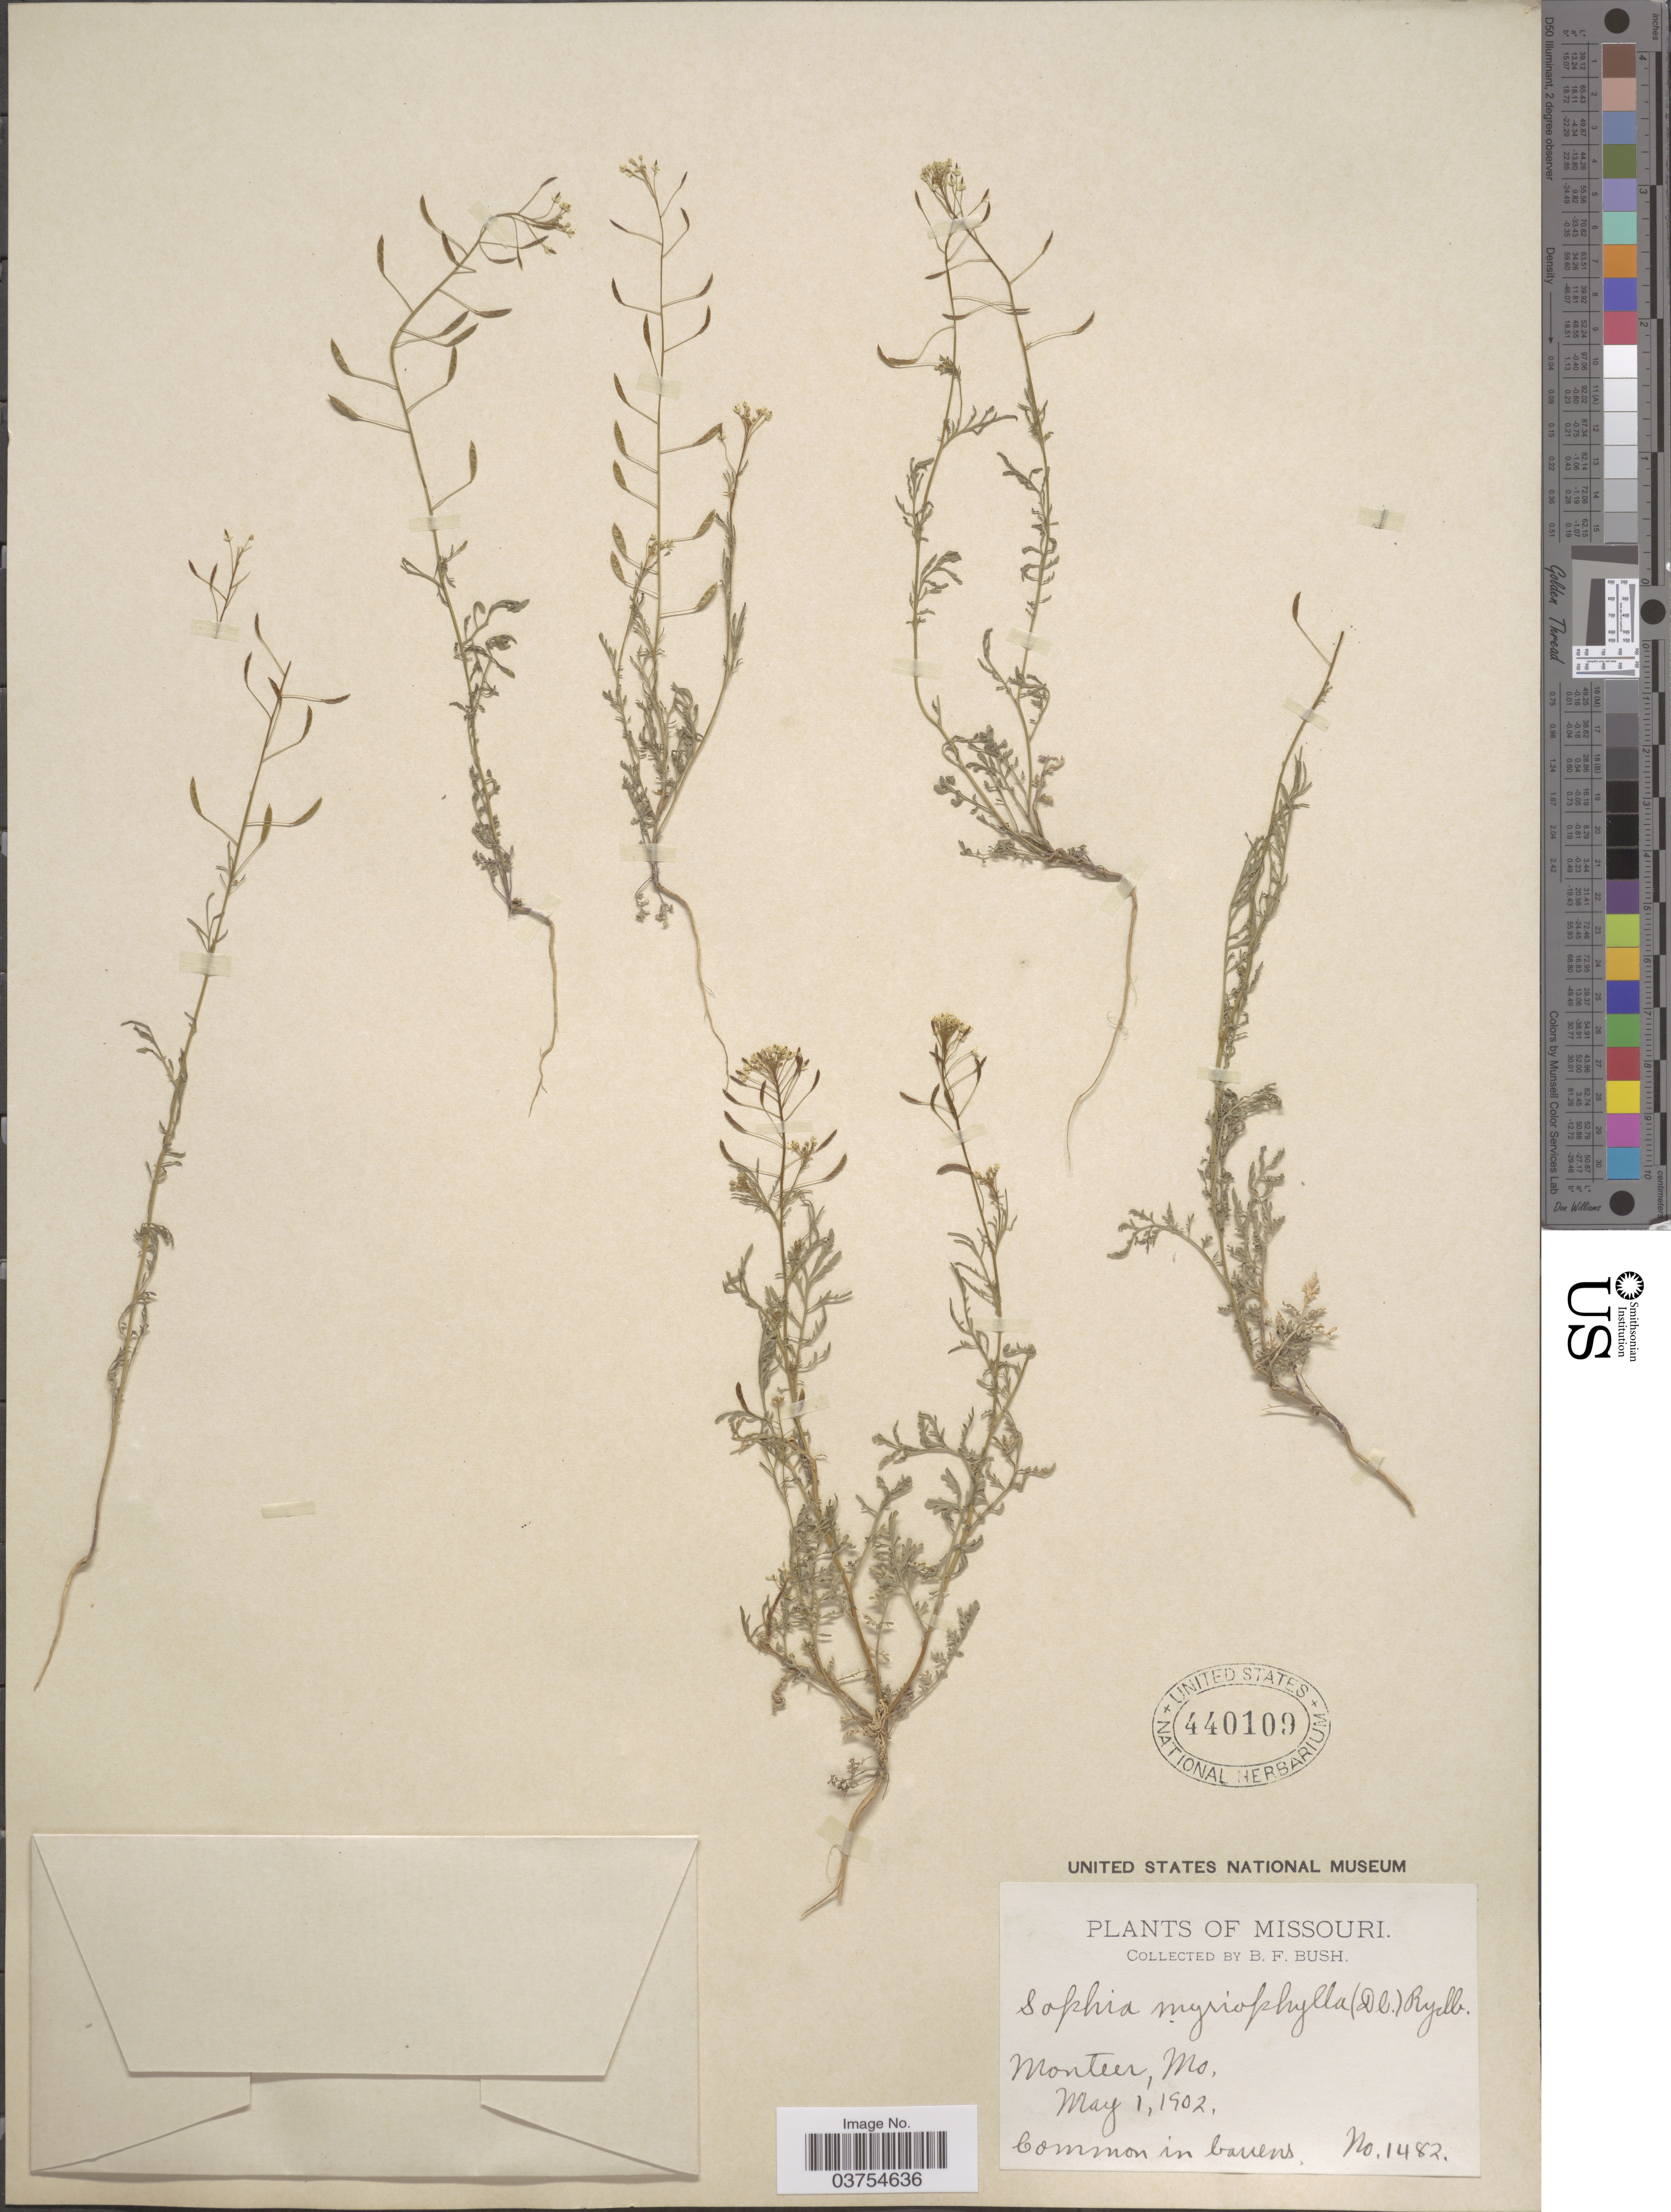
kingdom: Plantae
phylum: Tracheophyta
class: Magnoliopsida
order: Brassicales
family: Brassicaceae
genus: Descurainia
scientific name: Descurainia pinnata var. brachycarpa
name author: (Richardson) Fernald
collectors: B. F. Bush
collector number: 1482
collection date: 1902-05-01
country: United States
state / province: Missouri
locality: Monteer.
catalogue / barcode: US 440109